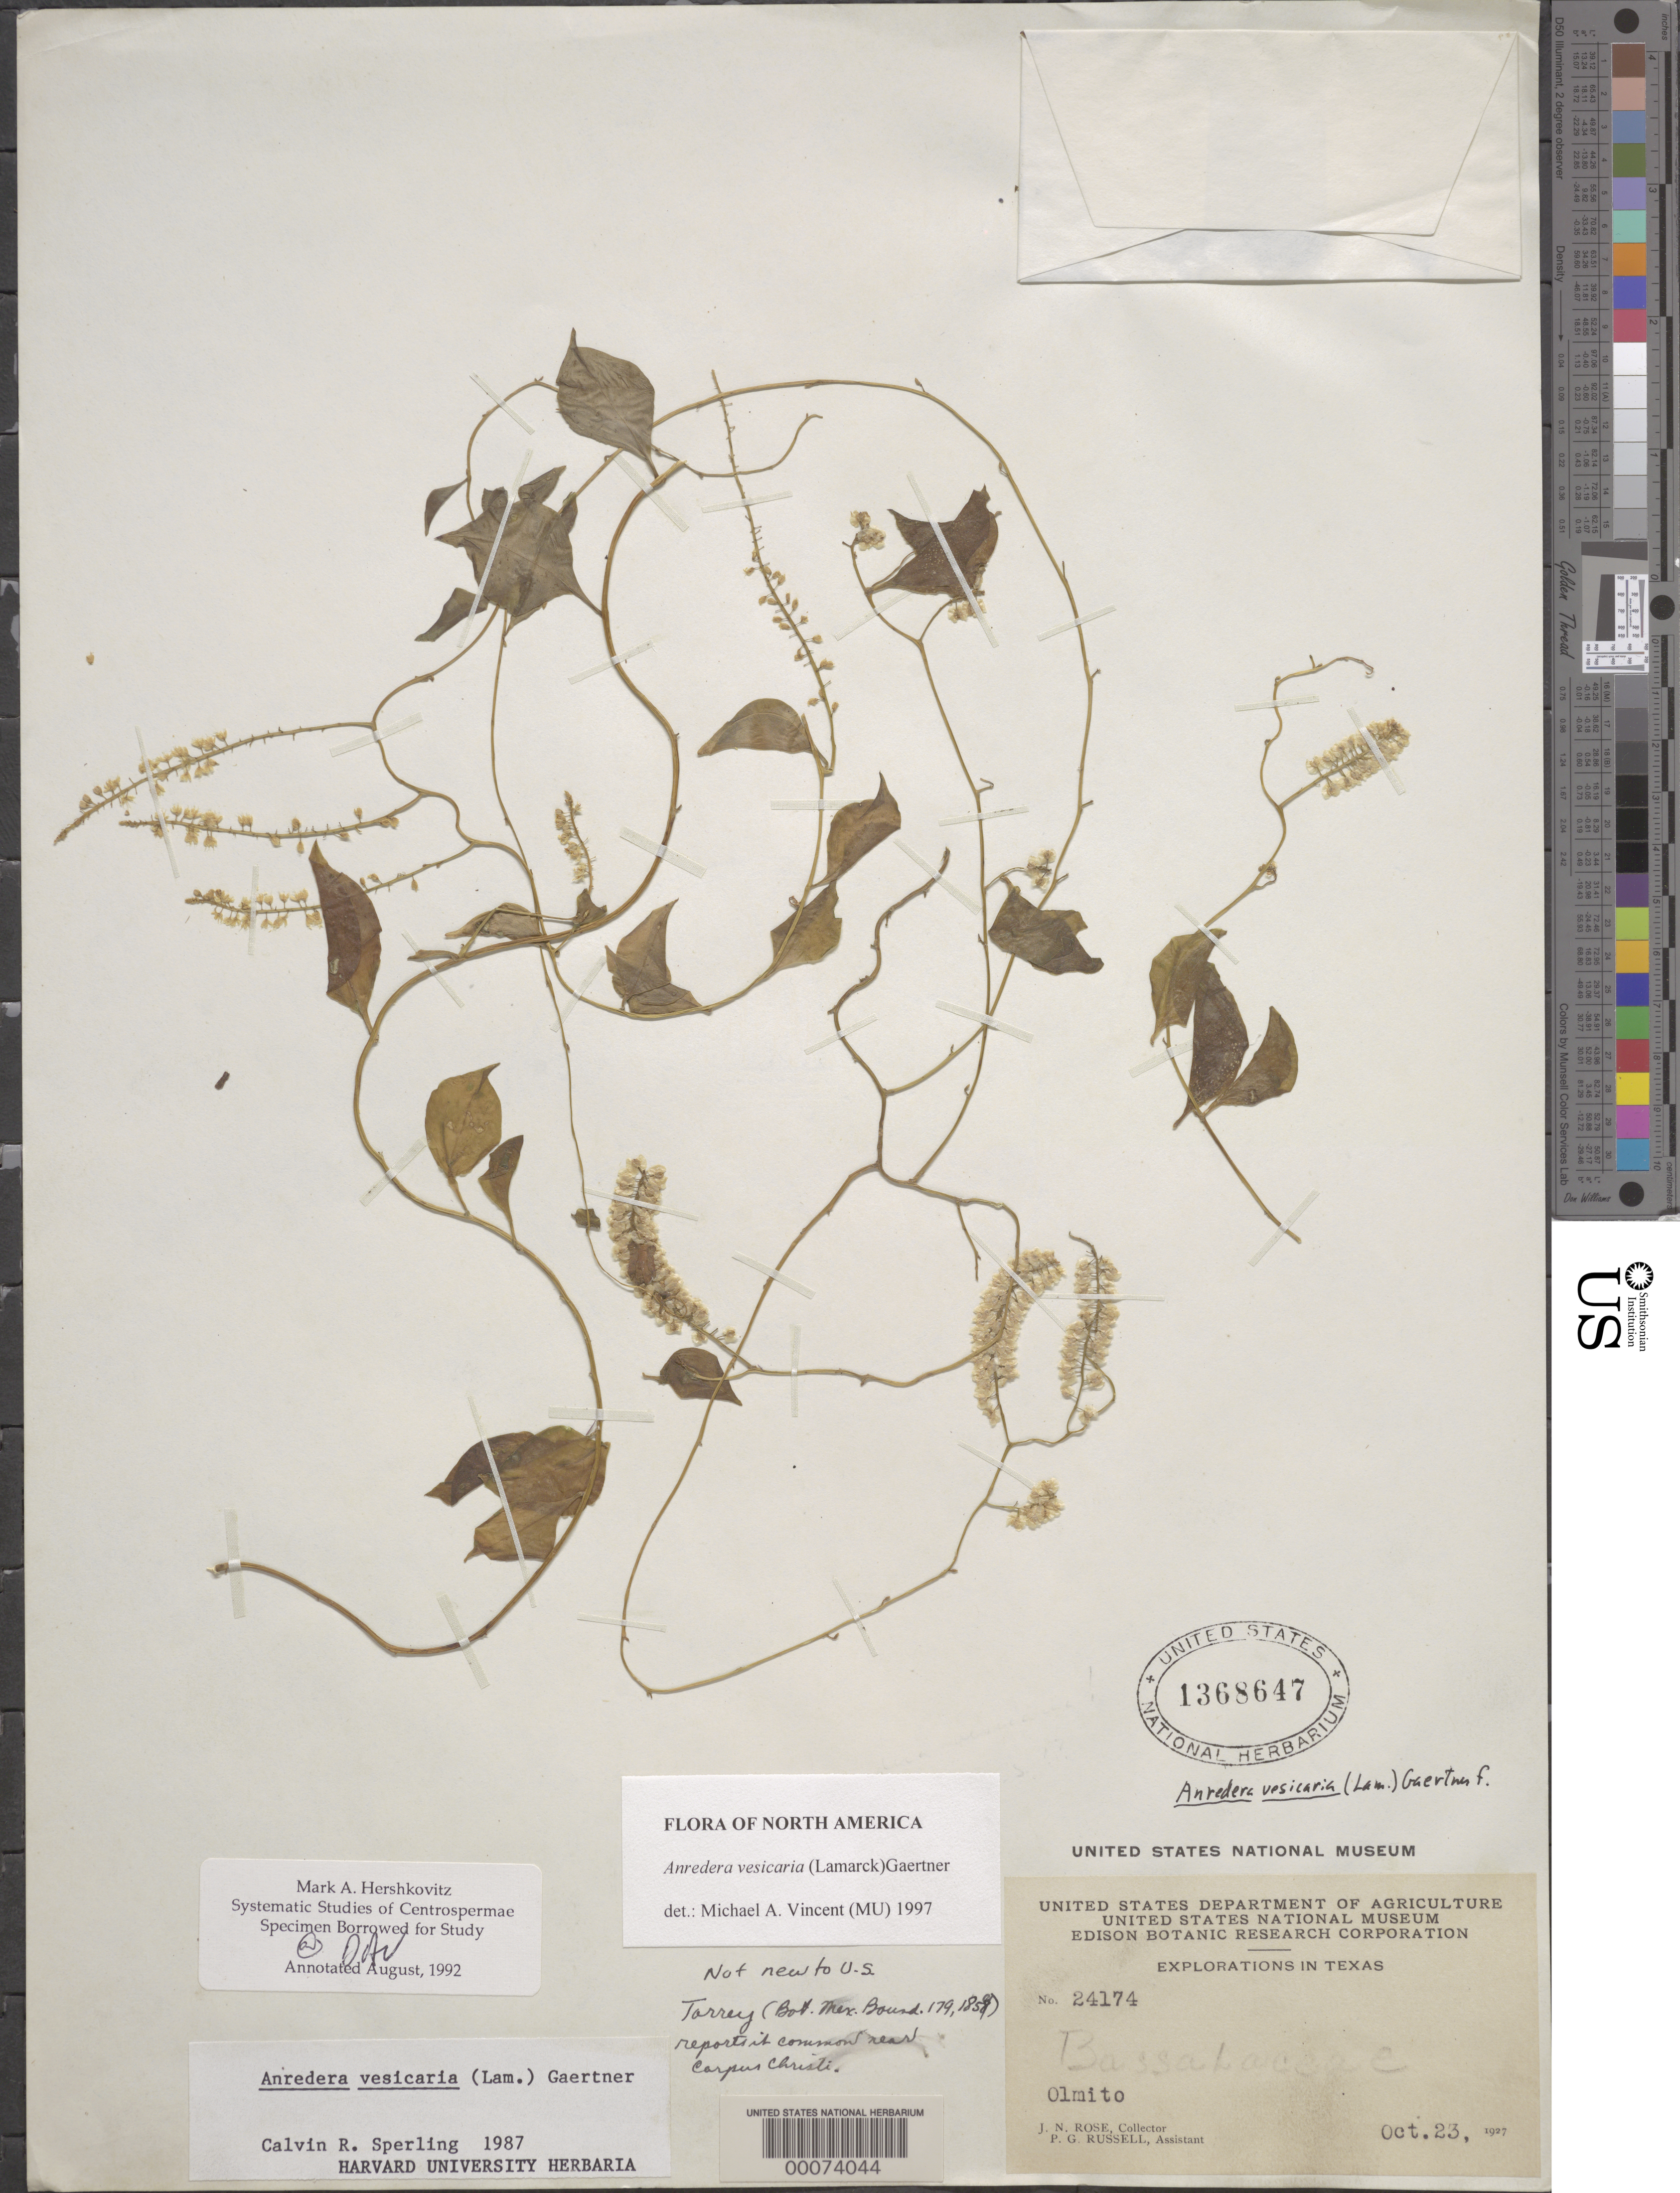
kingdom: Plantae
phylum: Tracheophyta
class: Magnoliopsida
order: Caryophyllales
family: Basellaceae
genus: Anredera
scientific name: Anredera vesicaria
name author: (Lam.) C.F. Gaertn.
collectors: J. N. Rose & P. G. Russell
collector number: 24174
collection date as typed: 23 Oct 1927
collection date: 1927-10-23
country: United States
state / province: Florida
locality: Olmito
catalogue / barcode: US 1368647